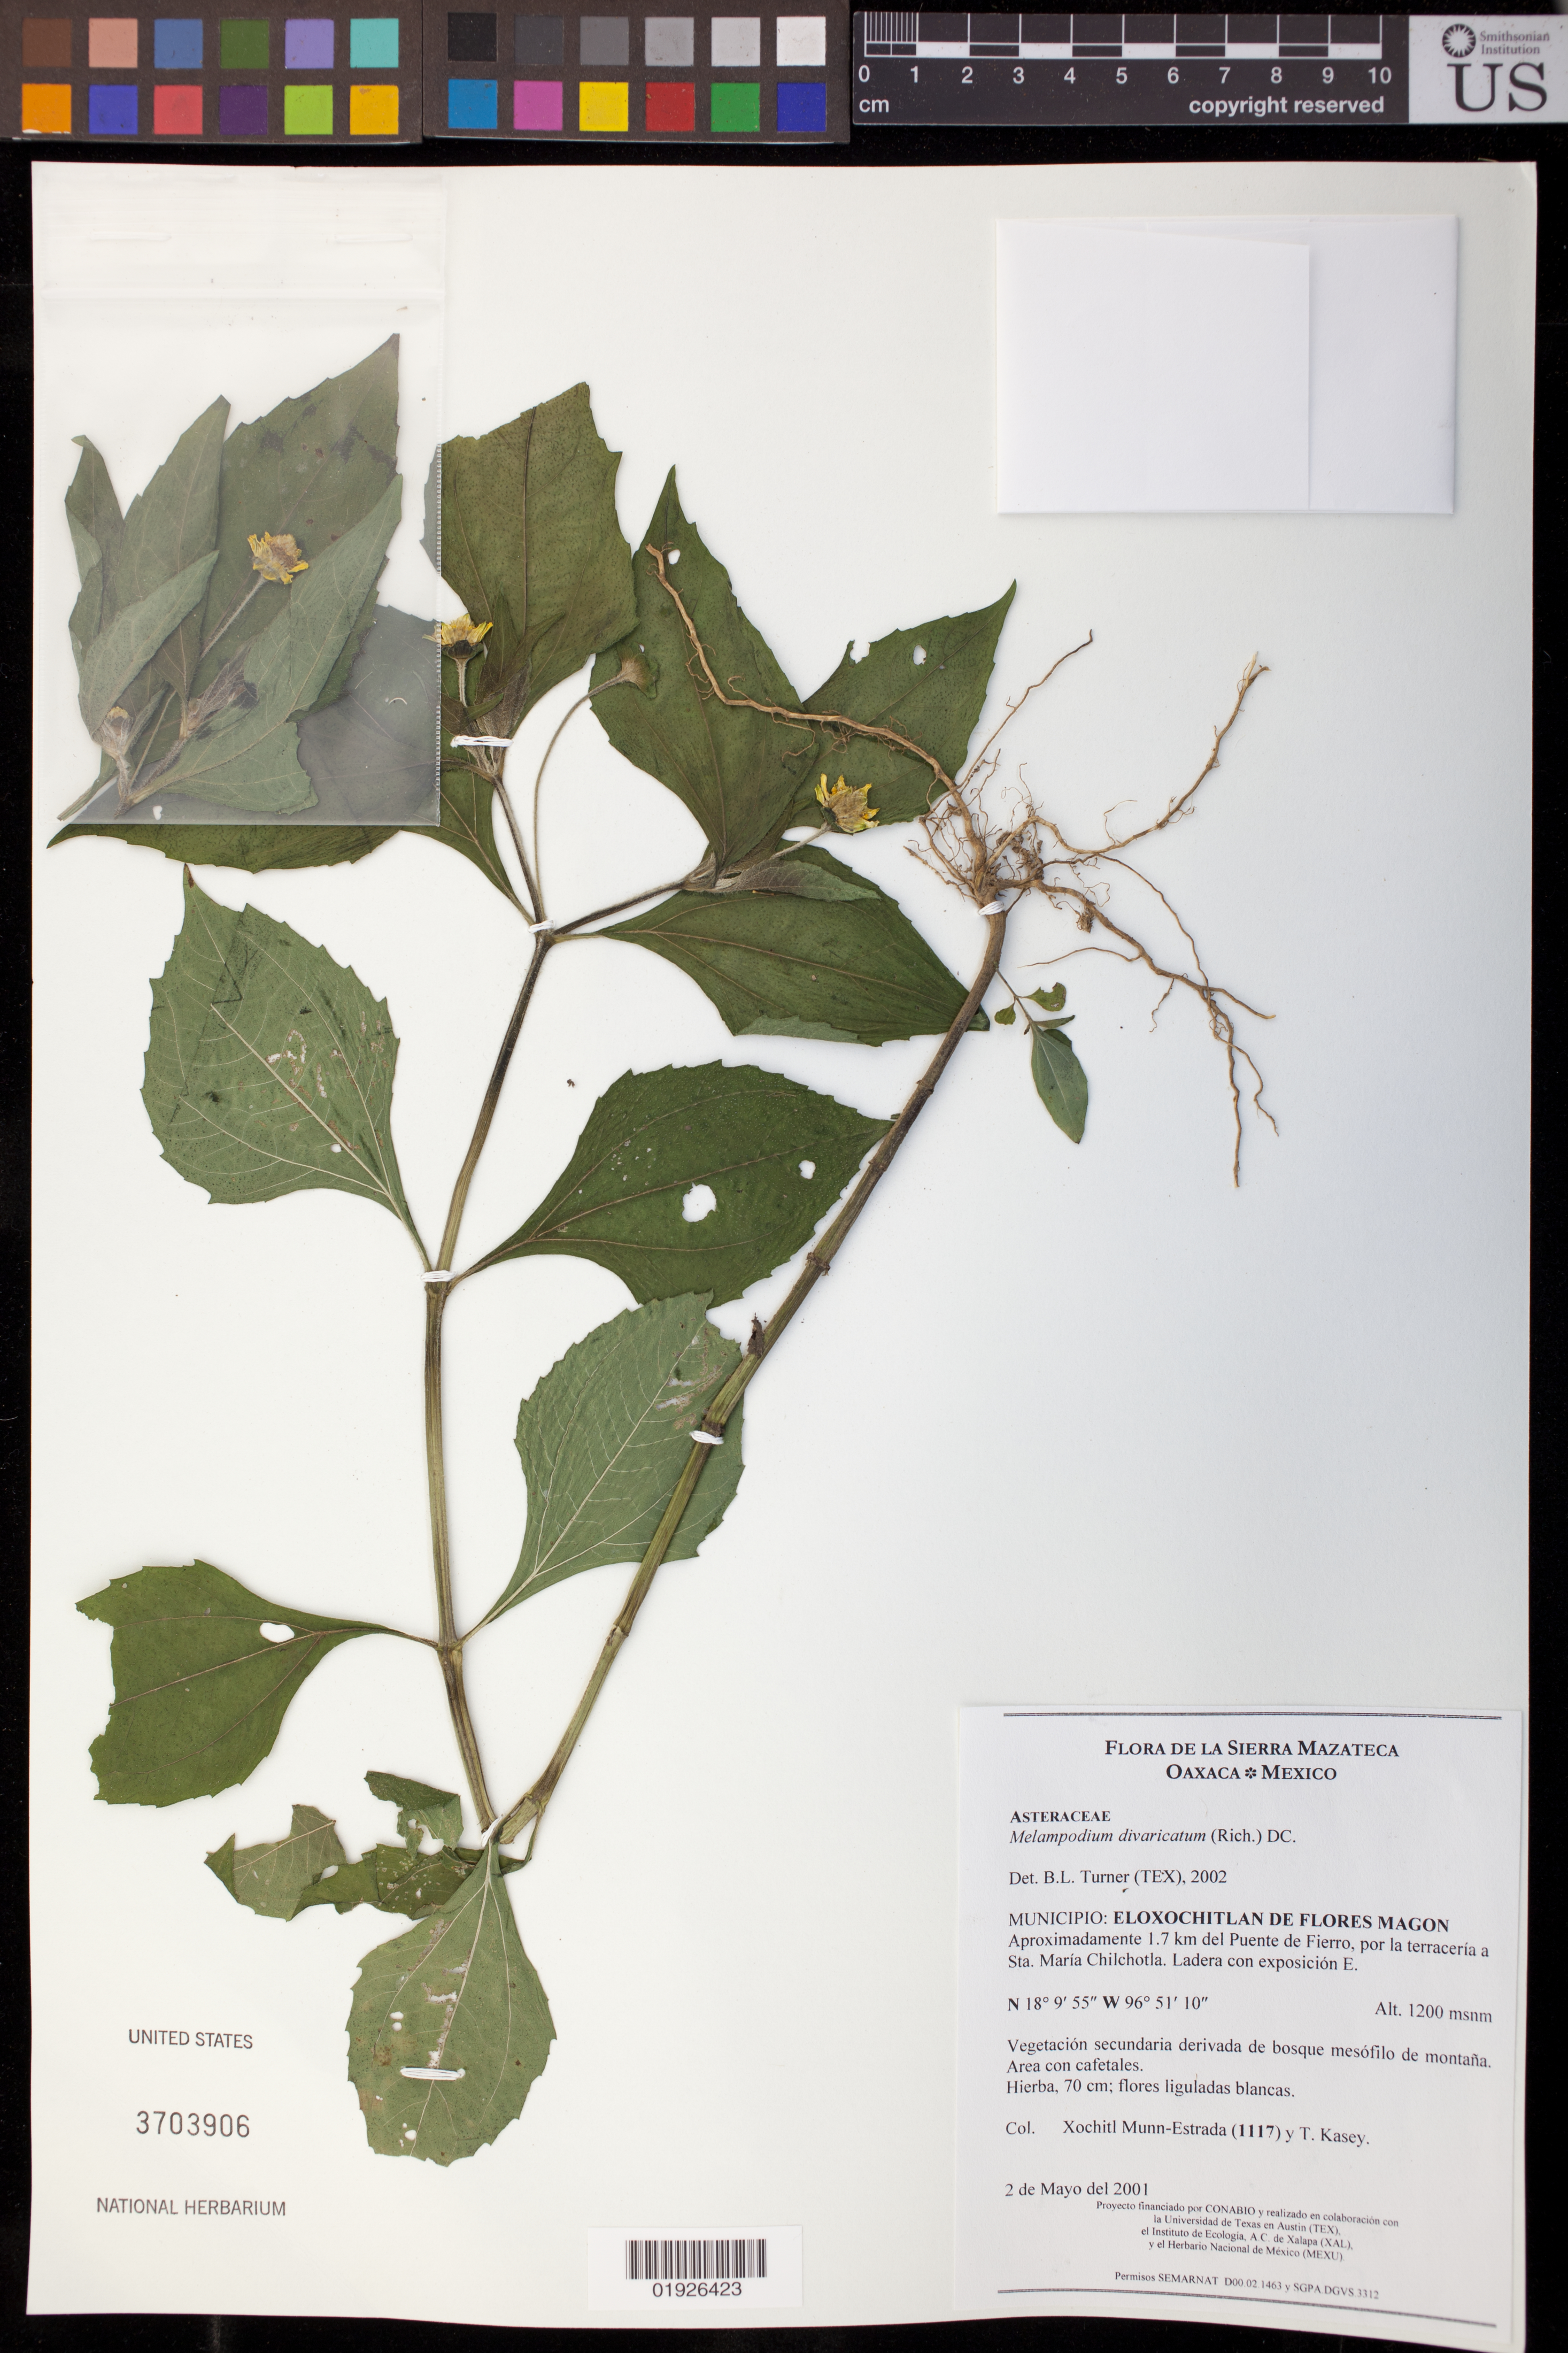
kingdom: Plantae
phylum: Tracheophyta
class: Magnoliopsida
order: Asterales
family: Asteraceae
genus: Melampodium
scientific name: Melampodium divaricatum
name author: (Rich.) DC.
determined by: Turner, B. L.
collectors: X. Munn-Estrada & T. Kasey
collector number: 1117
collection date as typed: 2 de Mayo del 2001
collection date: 2001-05-02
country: Mexico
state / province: Oaxaca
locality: Eloxochitlan de Flores Magon, aproximadamente 1.7 km del Puente de Fierro, por la terraceria a Sta. Maria Chilchotla. Ladera con exposicion E.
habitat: Vegetacion secundaria derivada de bosque mesofilo de montana. Area con cafetales.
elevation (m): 1200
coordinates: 18 9 55 N, 96 51 10 W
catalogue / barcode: US 3703906